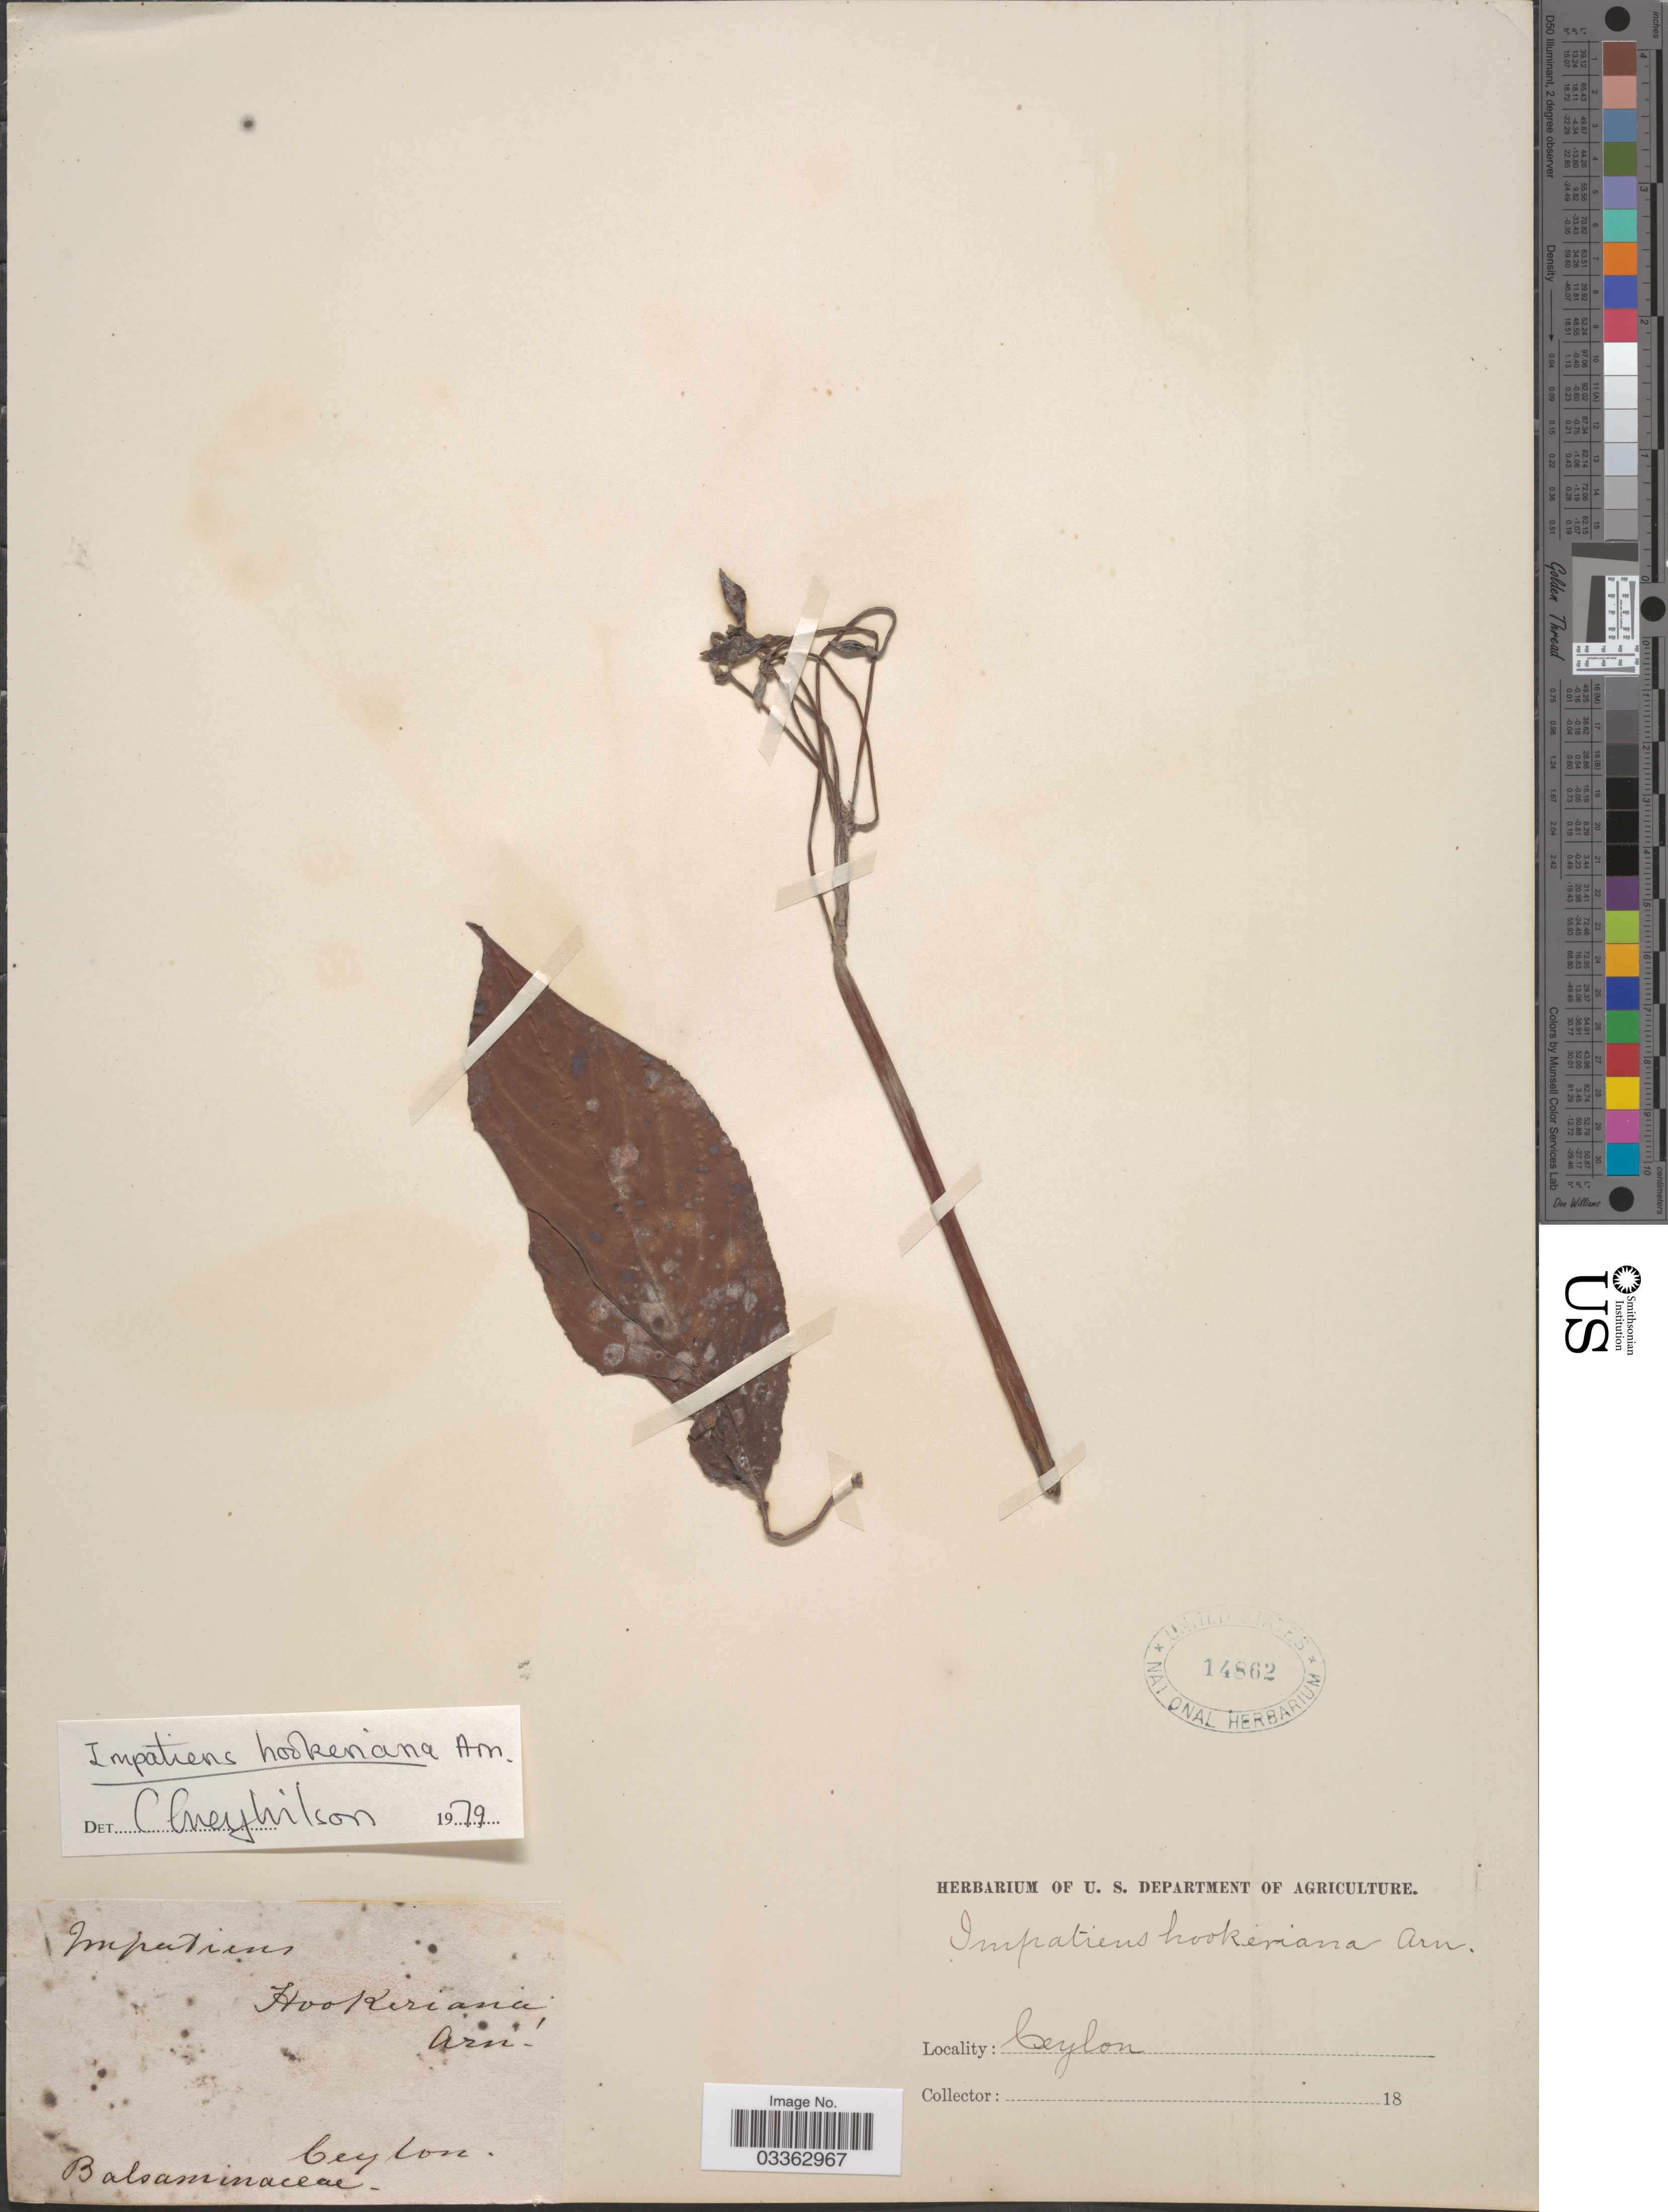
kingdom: Plantae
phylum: Tracheophyta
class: Magnoliopsida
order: Ericales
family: Balsaminaceae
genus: Impatiens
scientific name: Impatiens hookeriana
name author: H. Lév.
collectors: Facchini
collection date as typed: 18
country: Sri Lanka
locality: Ceylon.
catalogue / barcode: US 14862